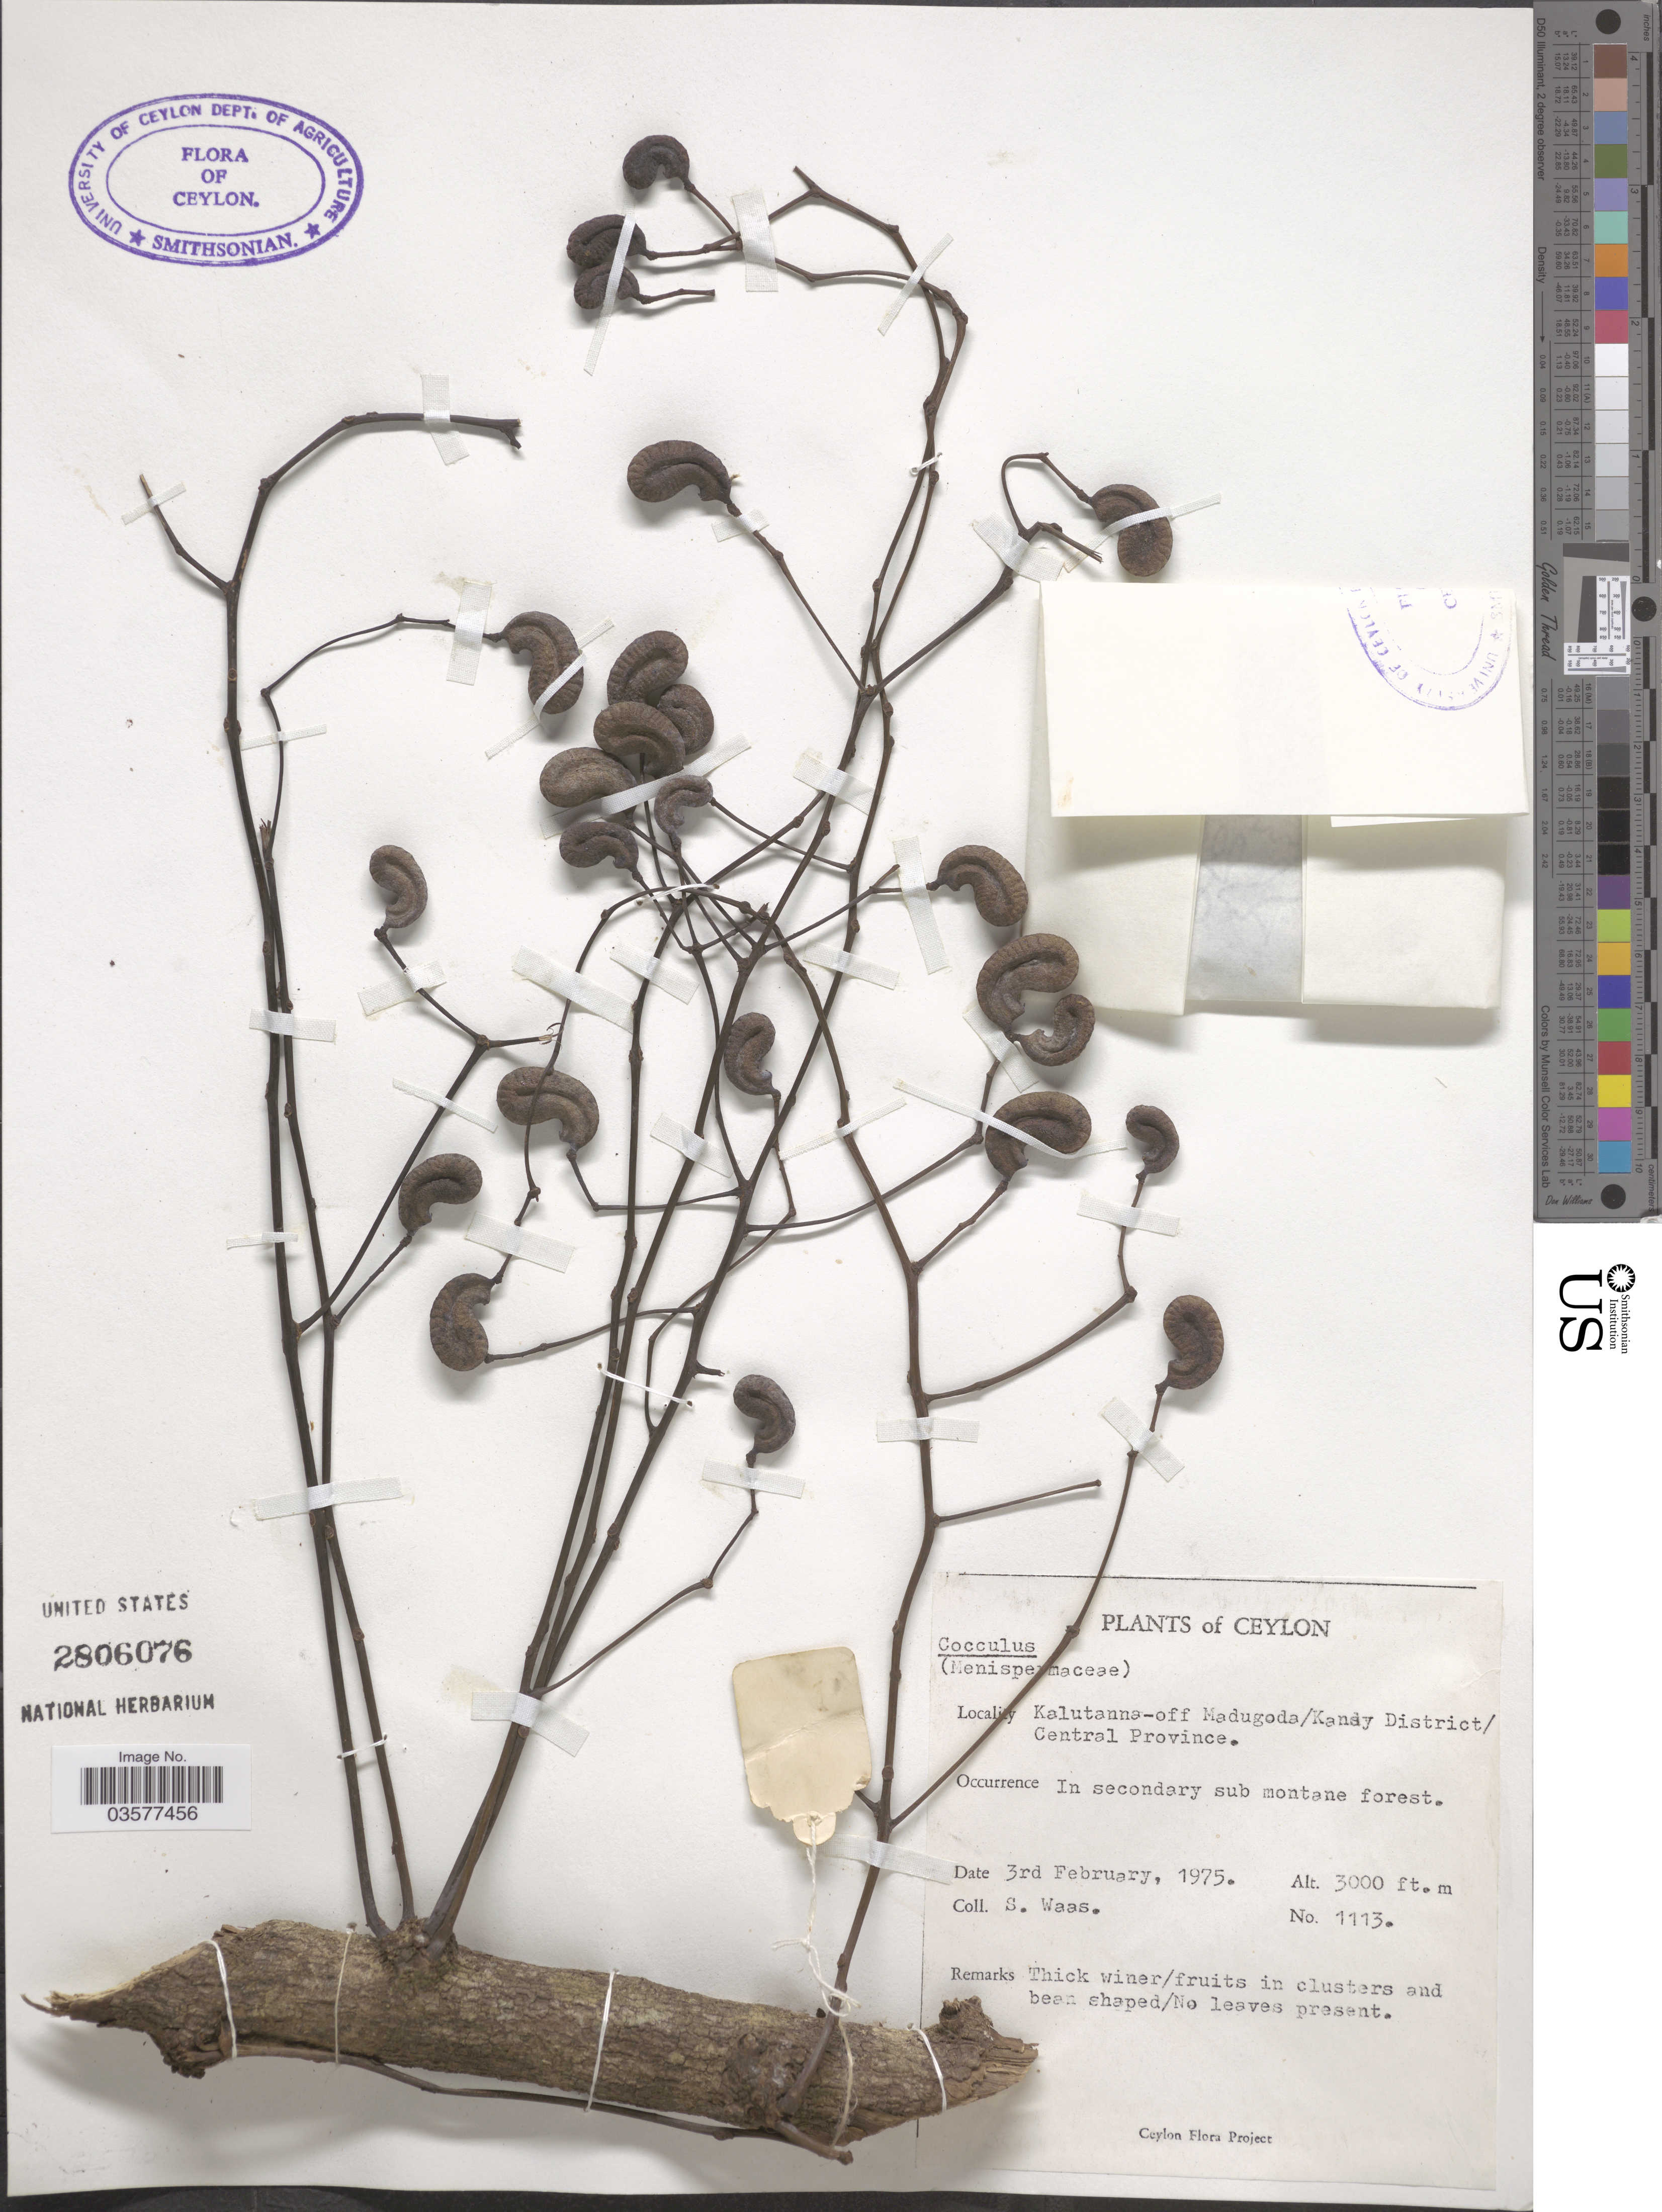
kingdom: Plantae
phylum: Tracheophyta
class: Magnoliopsida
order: Ranunculales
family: Menispermaceae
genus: Cocculus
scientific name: Cocculus sp.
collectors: S. Waas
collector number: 1113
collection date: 1975-02-03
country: Sri Lanka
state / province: Central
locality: Ceylon. Kalutanna-off Madugoda/ Kandy District.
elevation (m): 914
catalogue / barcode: US 2806076